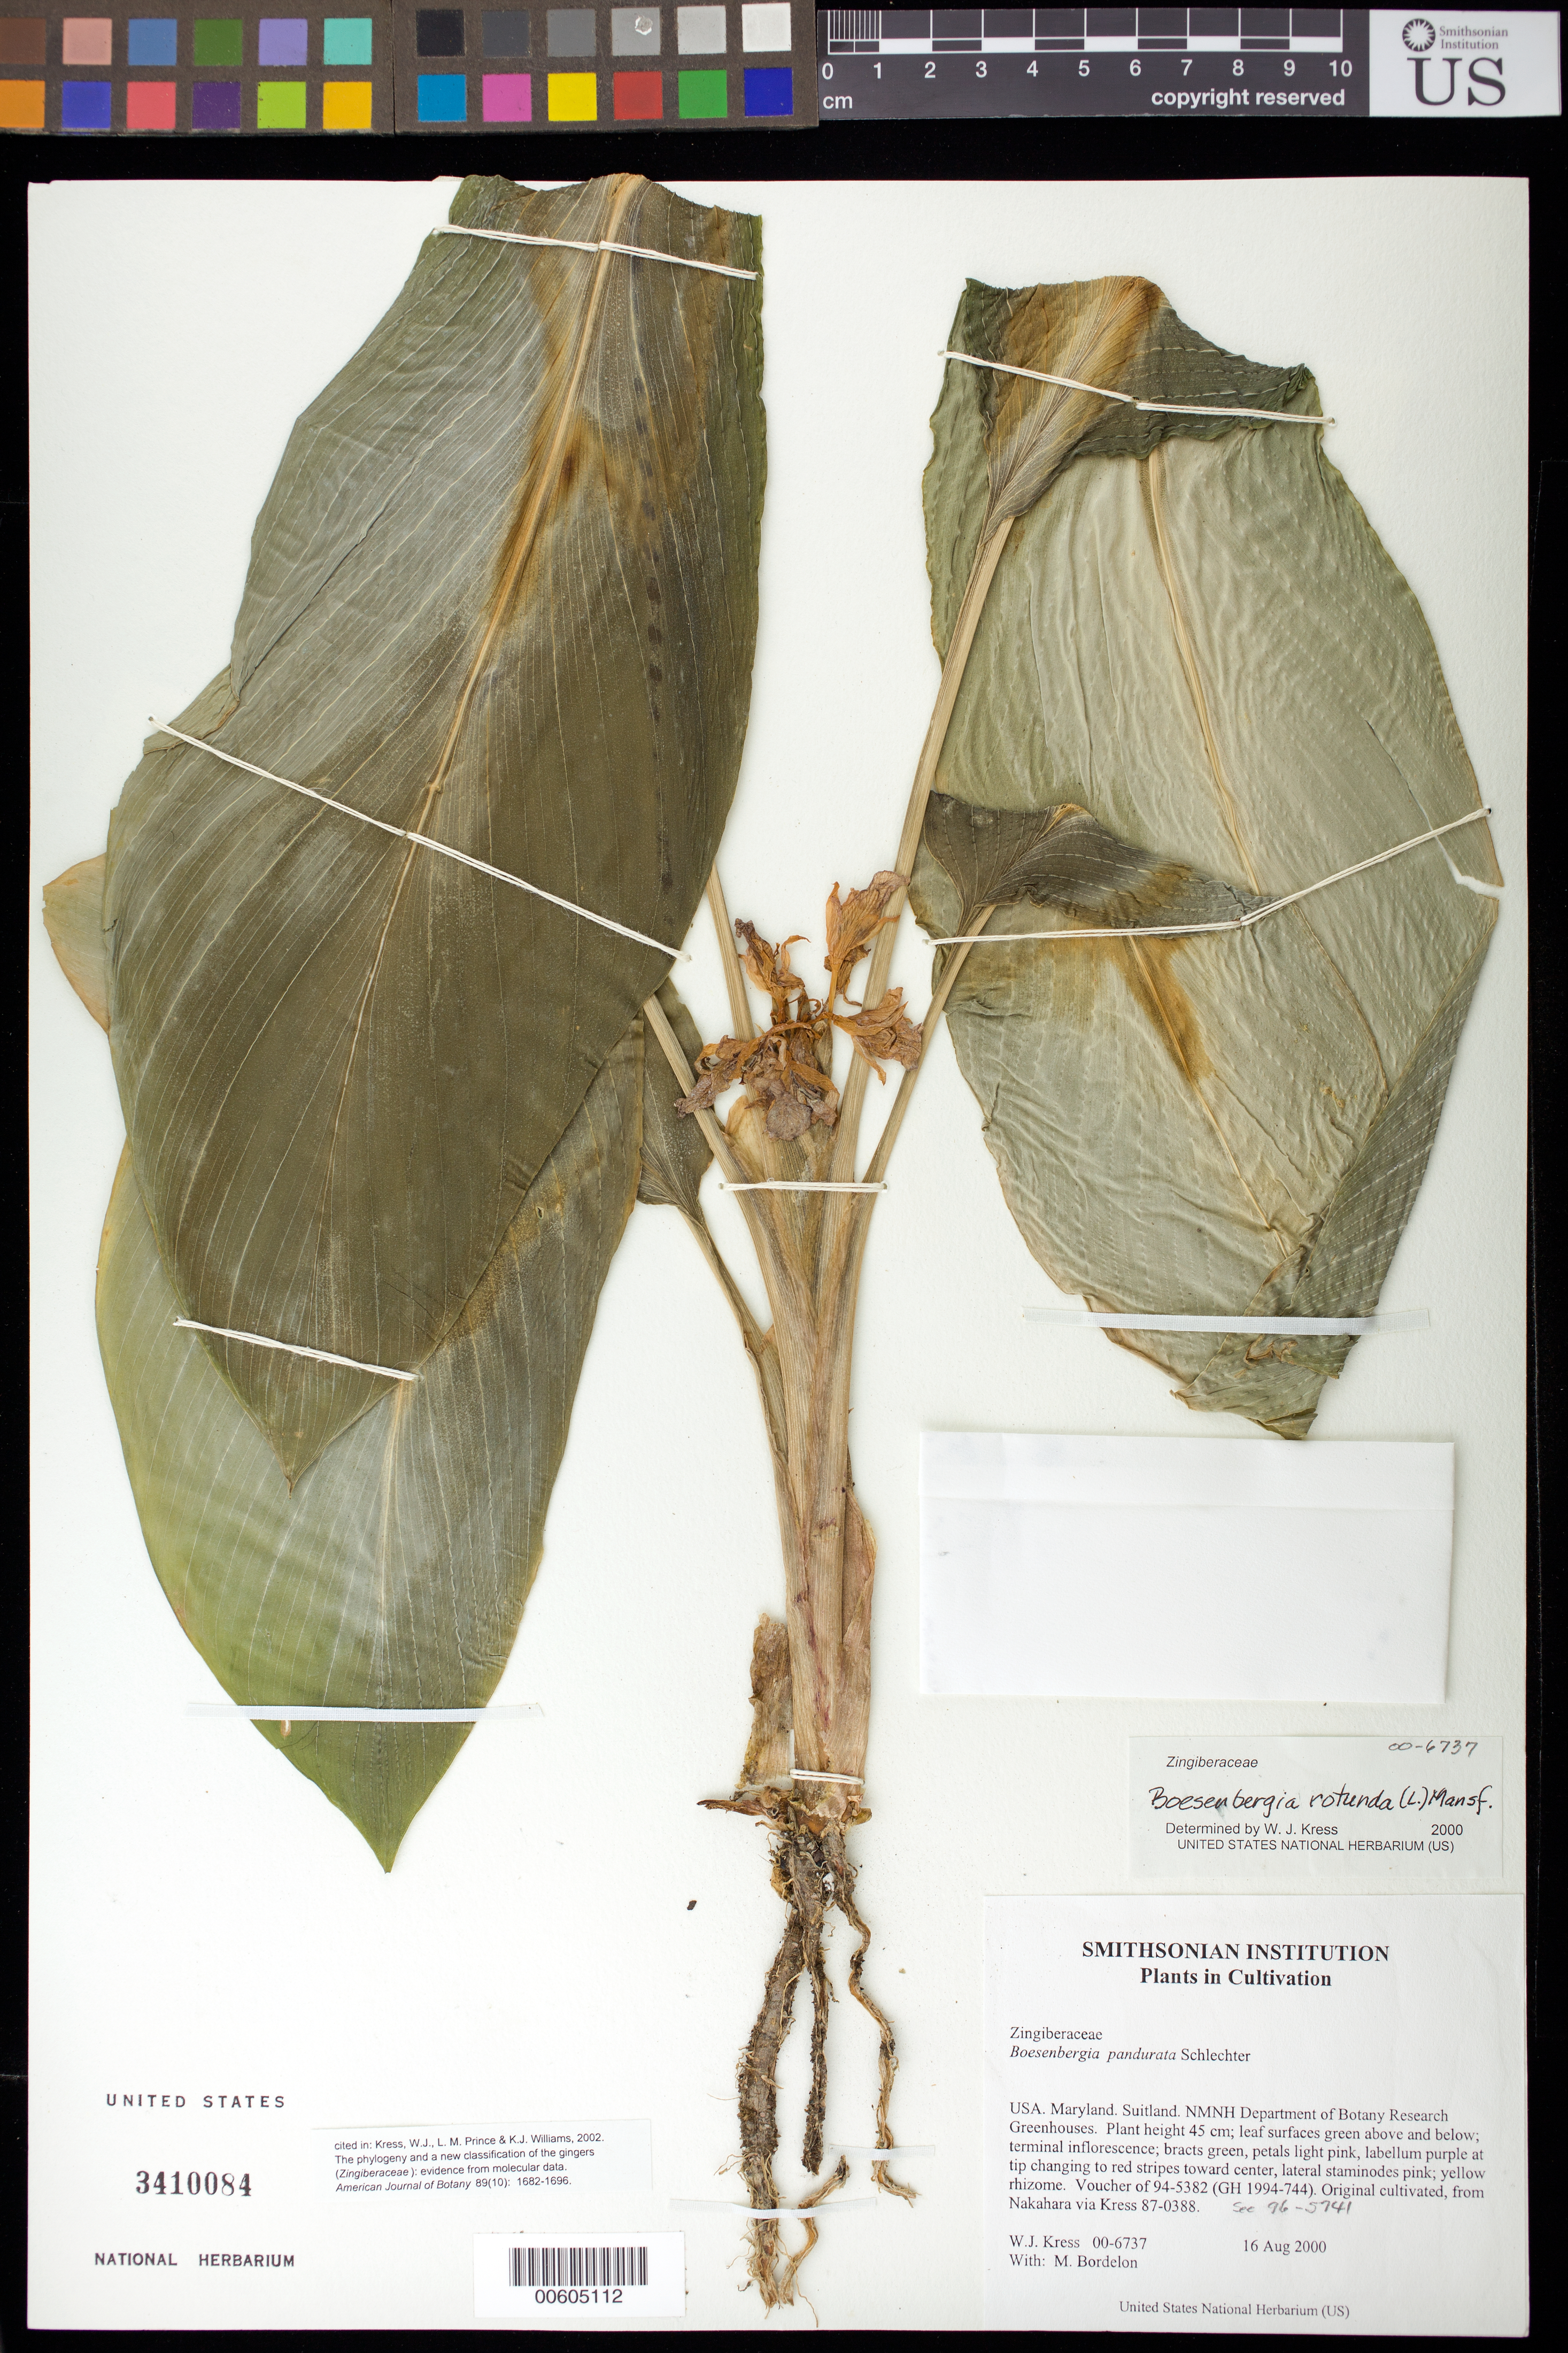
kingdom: Plantae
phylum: Tracheophyta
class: Liliopsida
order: Zingiberales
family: Zingiberaceae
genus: Boesenbergia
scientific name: Boesenbergia rotunda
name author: (L.) Mansf.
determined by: Kress, W. J., (US), Smithsonian Institution - National Museum of Natural History (UNITED STATES)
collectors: W. J. Kress & M. Bordelon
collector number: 00-6737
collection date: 2000-08-16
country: United States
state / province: Maryland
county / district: Prince George's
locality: NMNH Botany Research Greenhouses. Suitland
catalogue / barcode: US 3410084